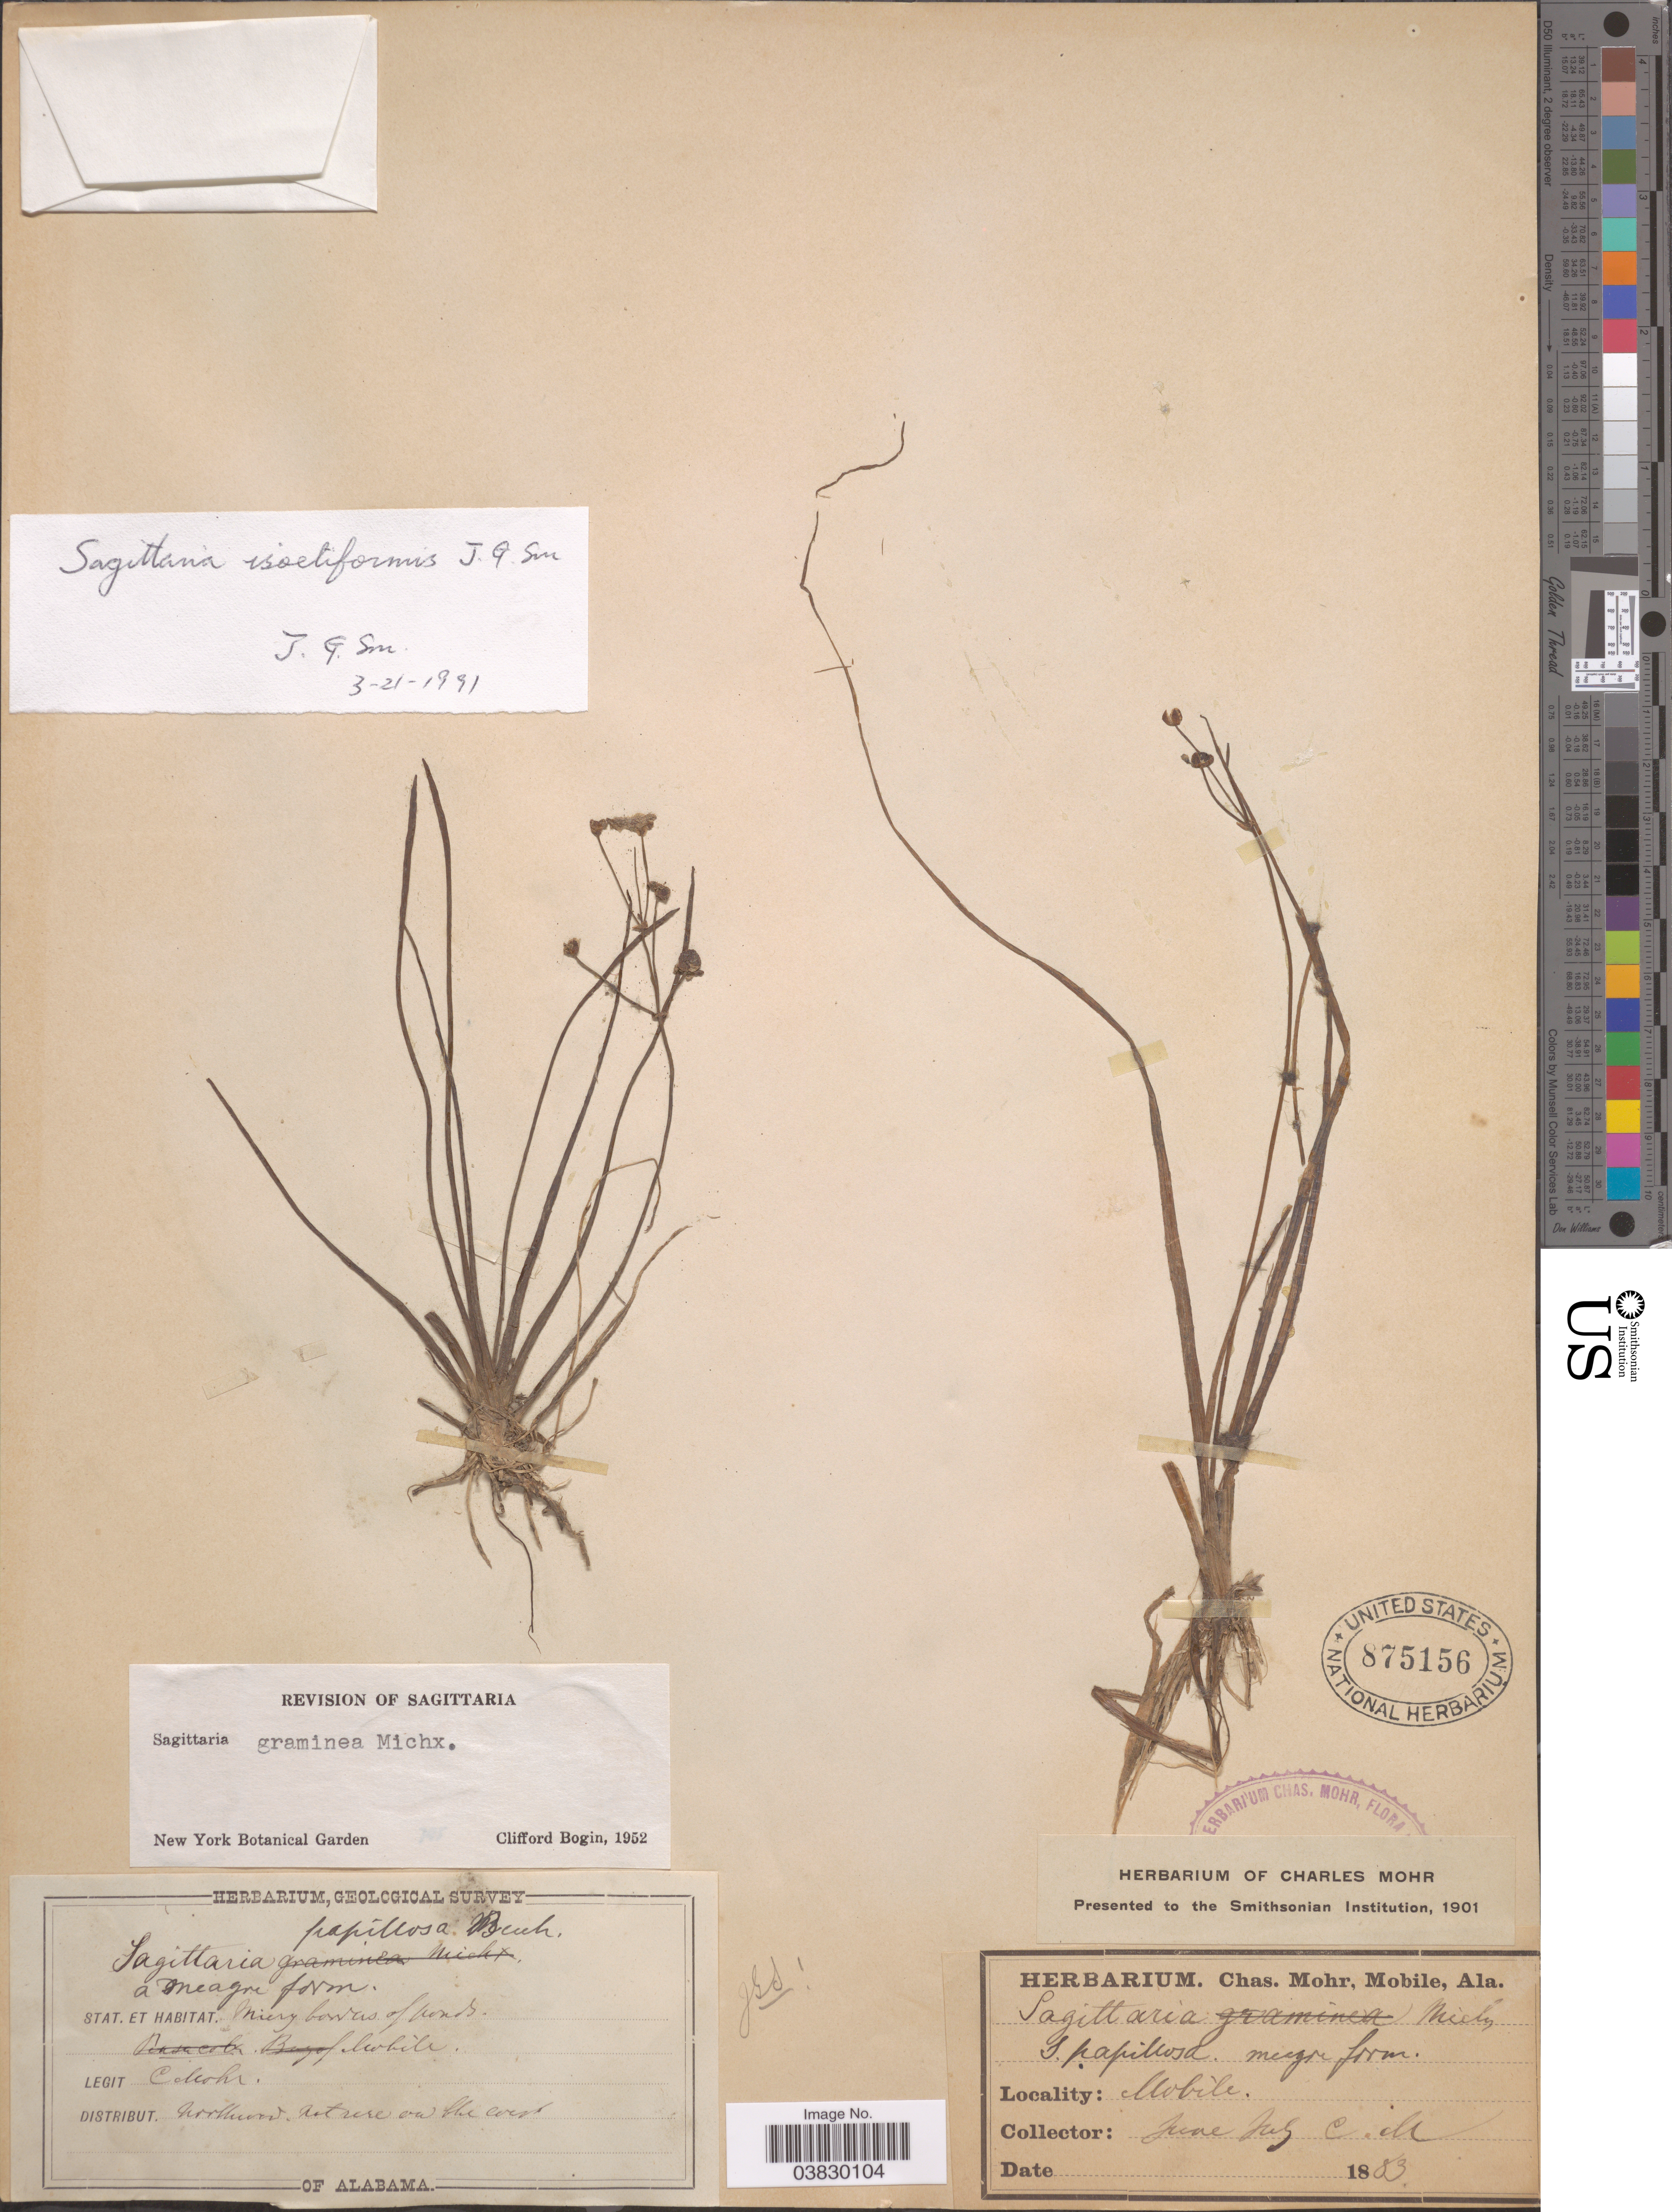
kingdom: Plantae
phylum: Tracheophyta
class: Liliopsida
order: Alismatales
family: Alismataceae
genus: Sagittaria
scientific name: Sagittaria graminea var. graminea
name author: Michx.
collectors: Mohr, C. T. (herbarium)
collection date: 1883-06/1883-07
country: United States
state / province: Alabama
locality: Mobile.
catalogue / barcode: US 875156